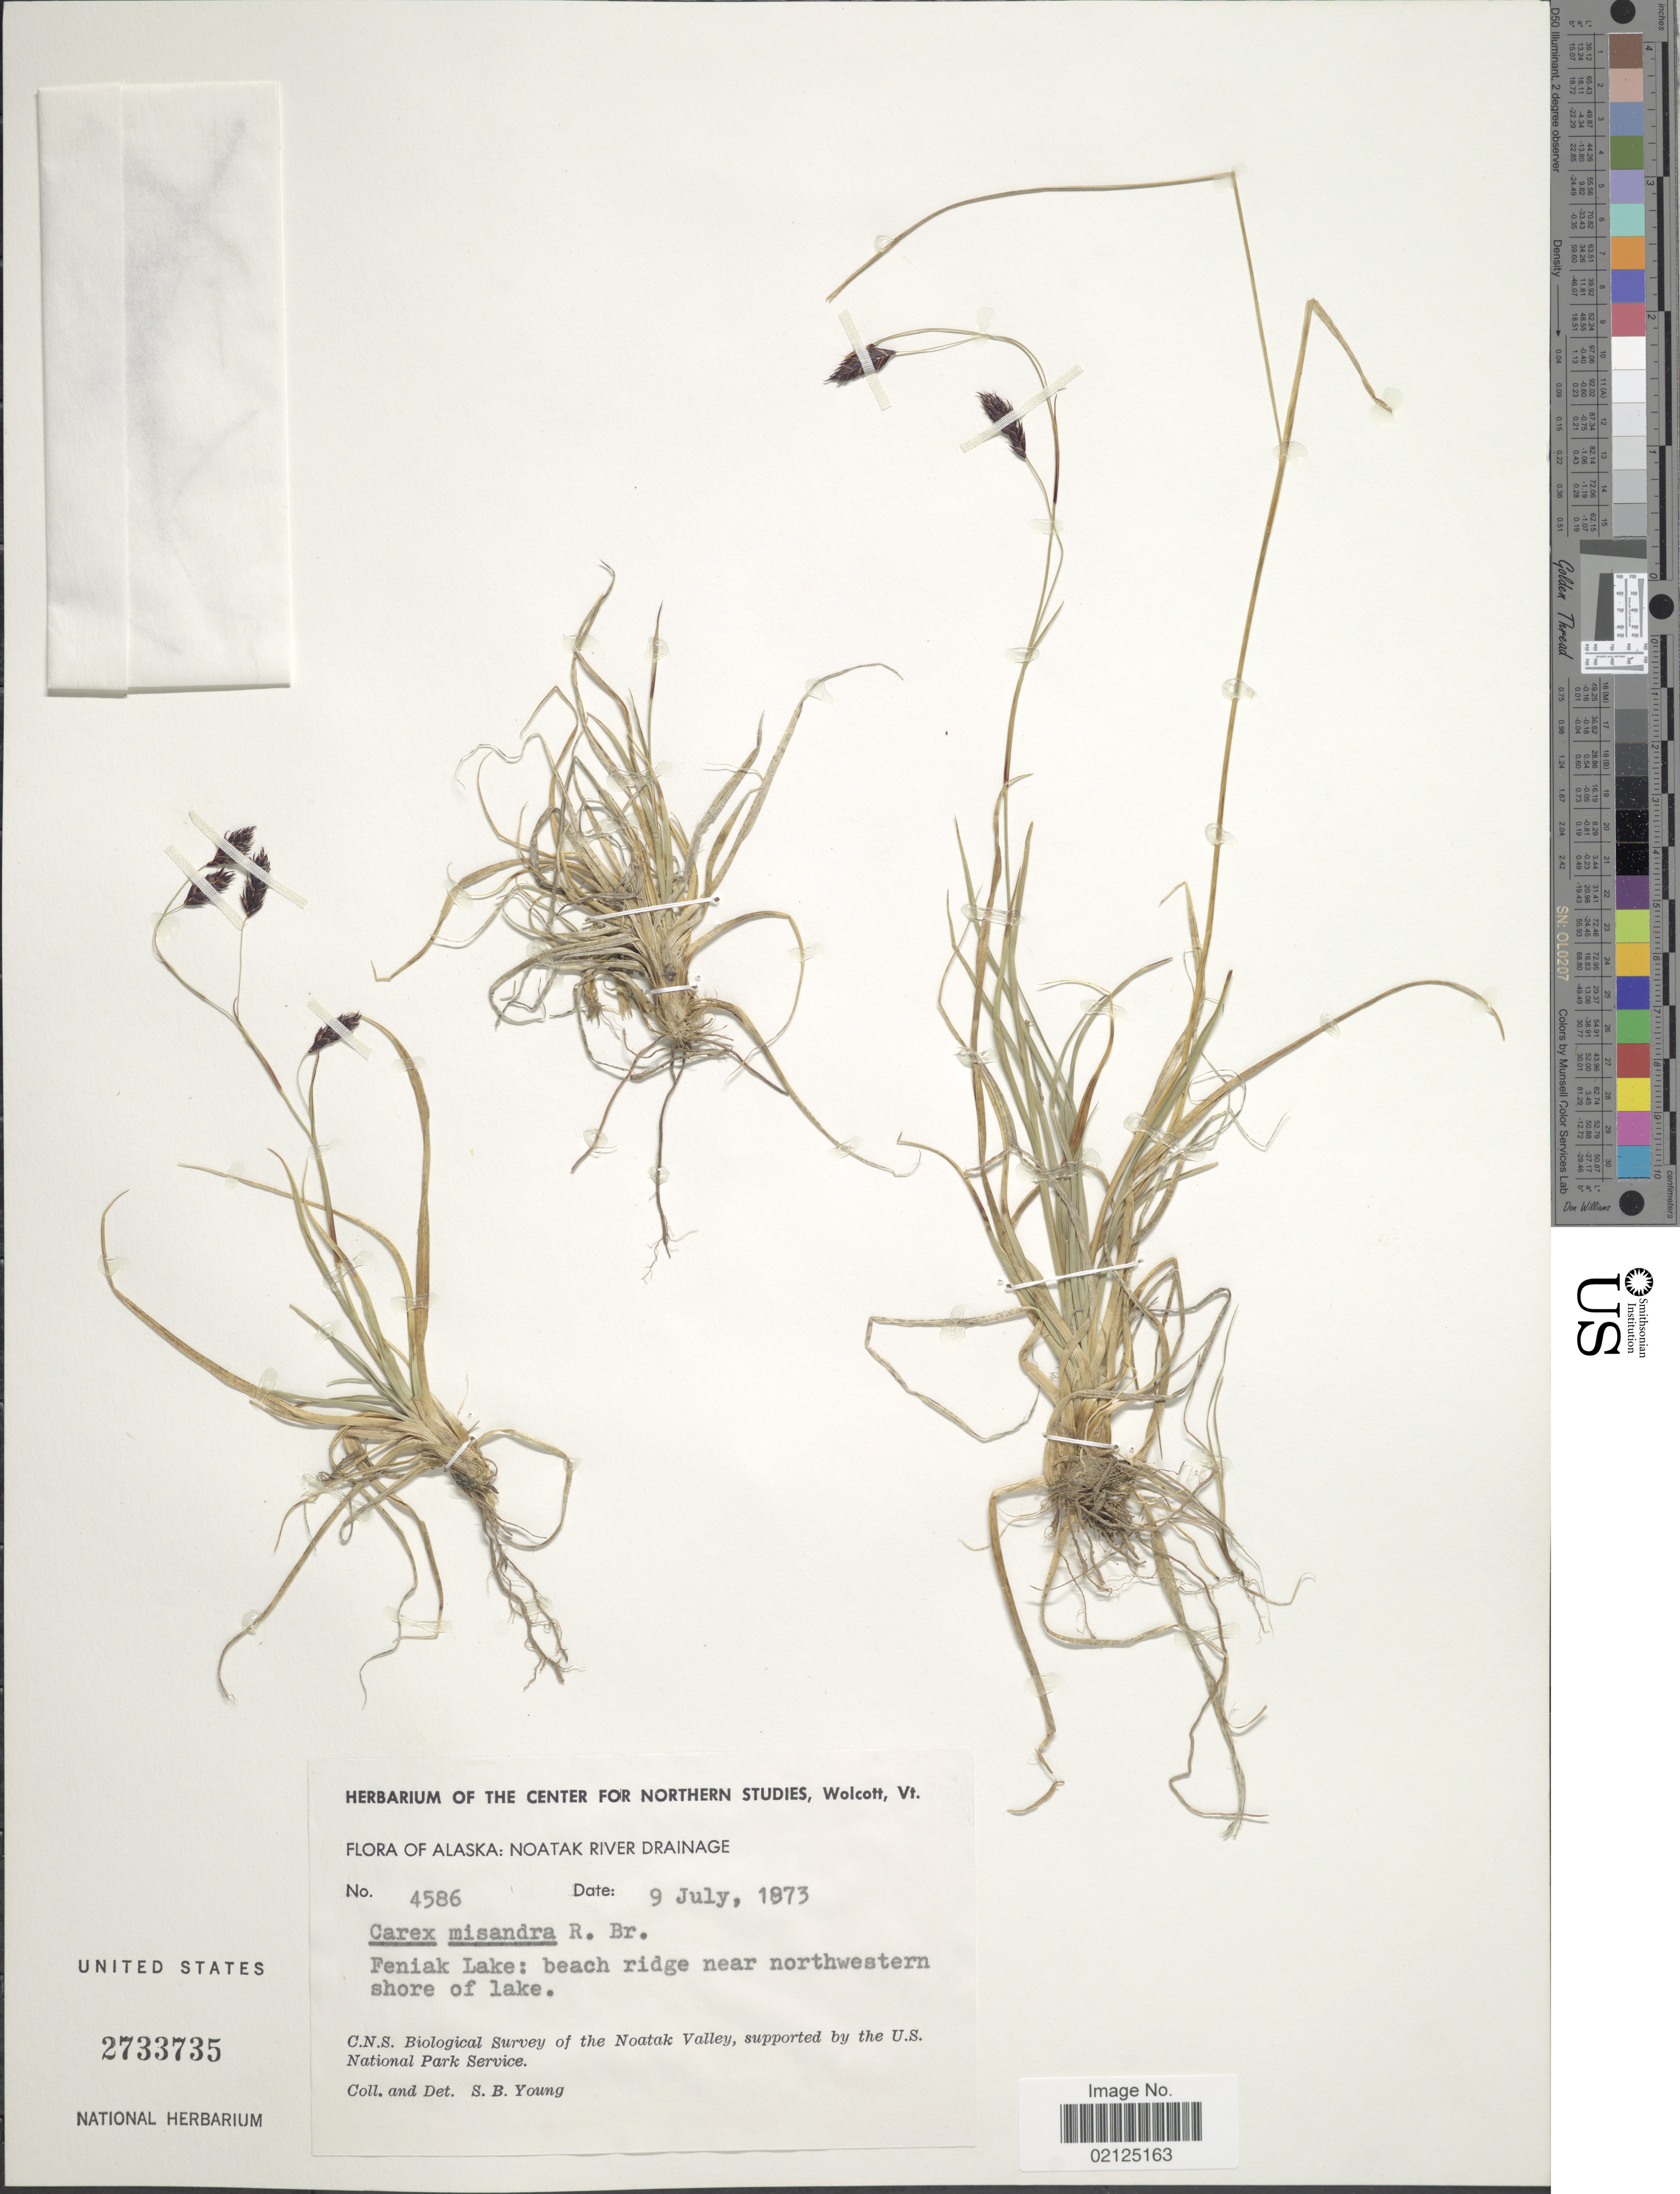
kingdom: Plantae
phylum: Tracheophyta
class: Liliopsida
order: Poales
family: Cyperaceae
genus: Carex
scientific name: Carex fuliginosa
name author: Schkuhr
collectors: S. Young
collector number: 4586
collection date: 1973-07-09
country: United States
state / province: Alaska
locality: Noatak River Drainage, Feniak Lake; beach ridge near northwestern shore of Lake, C.N.S. Biological Survey of the Noatak Valley, supported by the U.S. National Park Service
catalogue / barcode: US 2733735